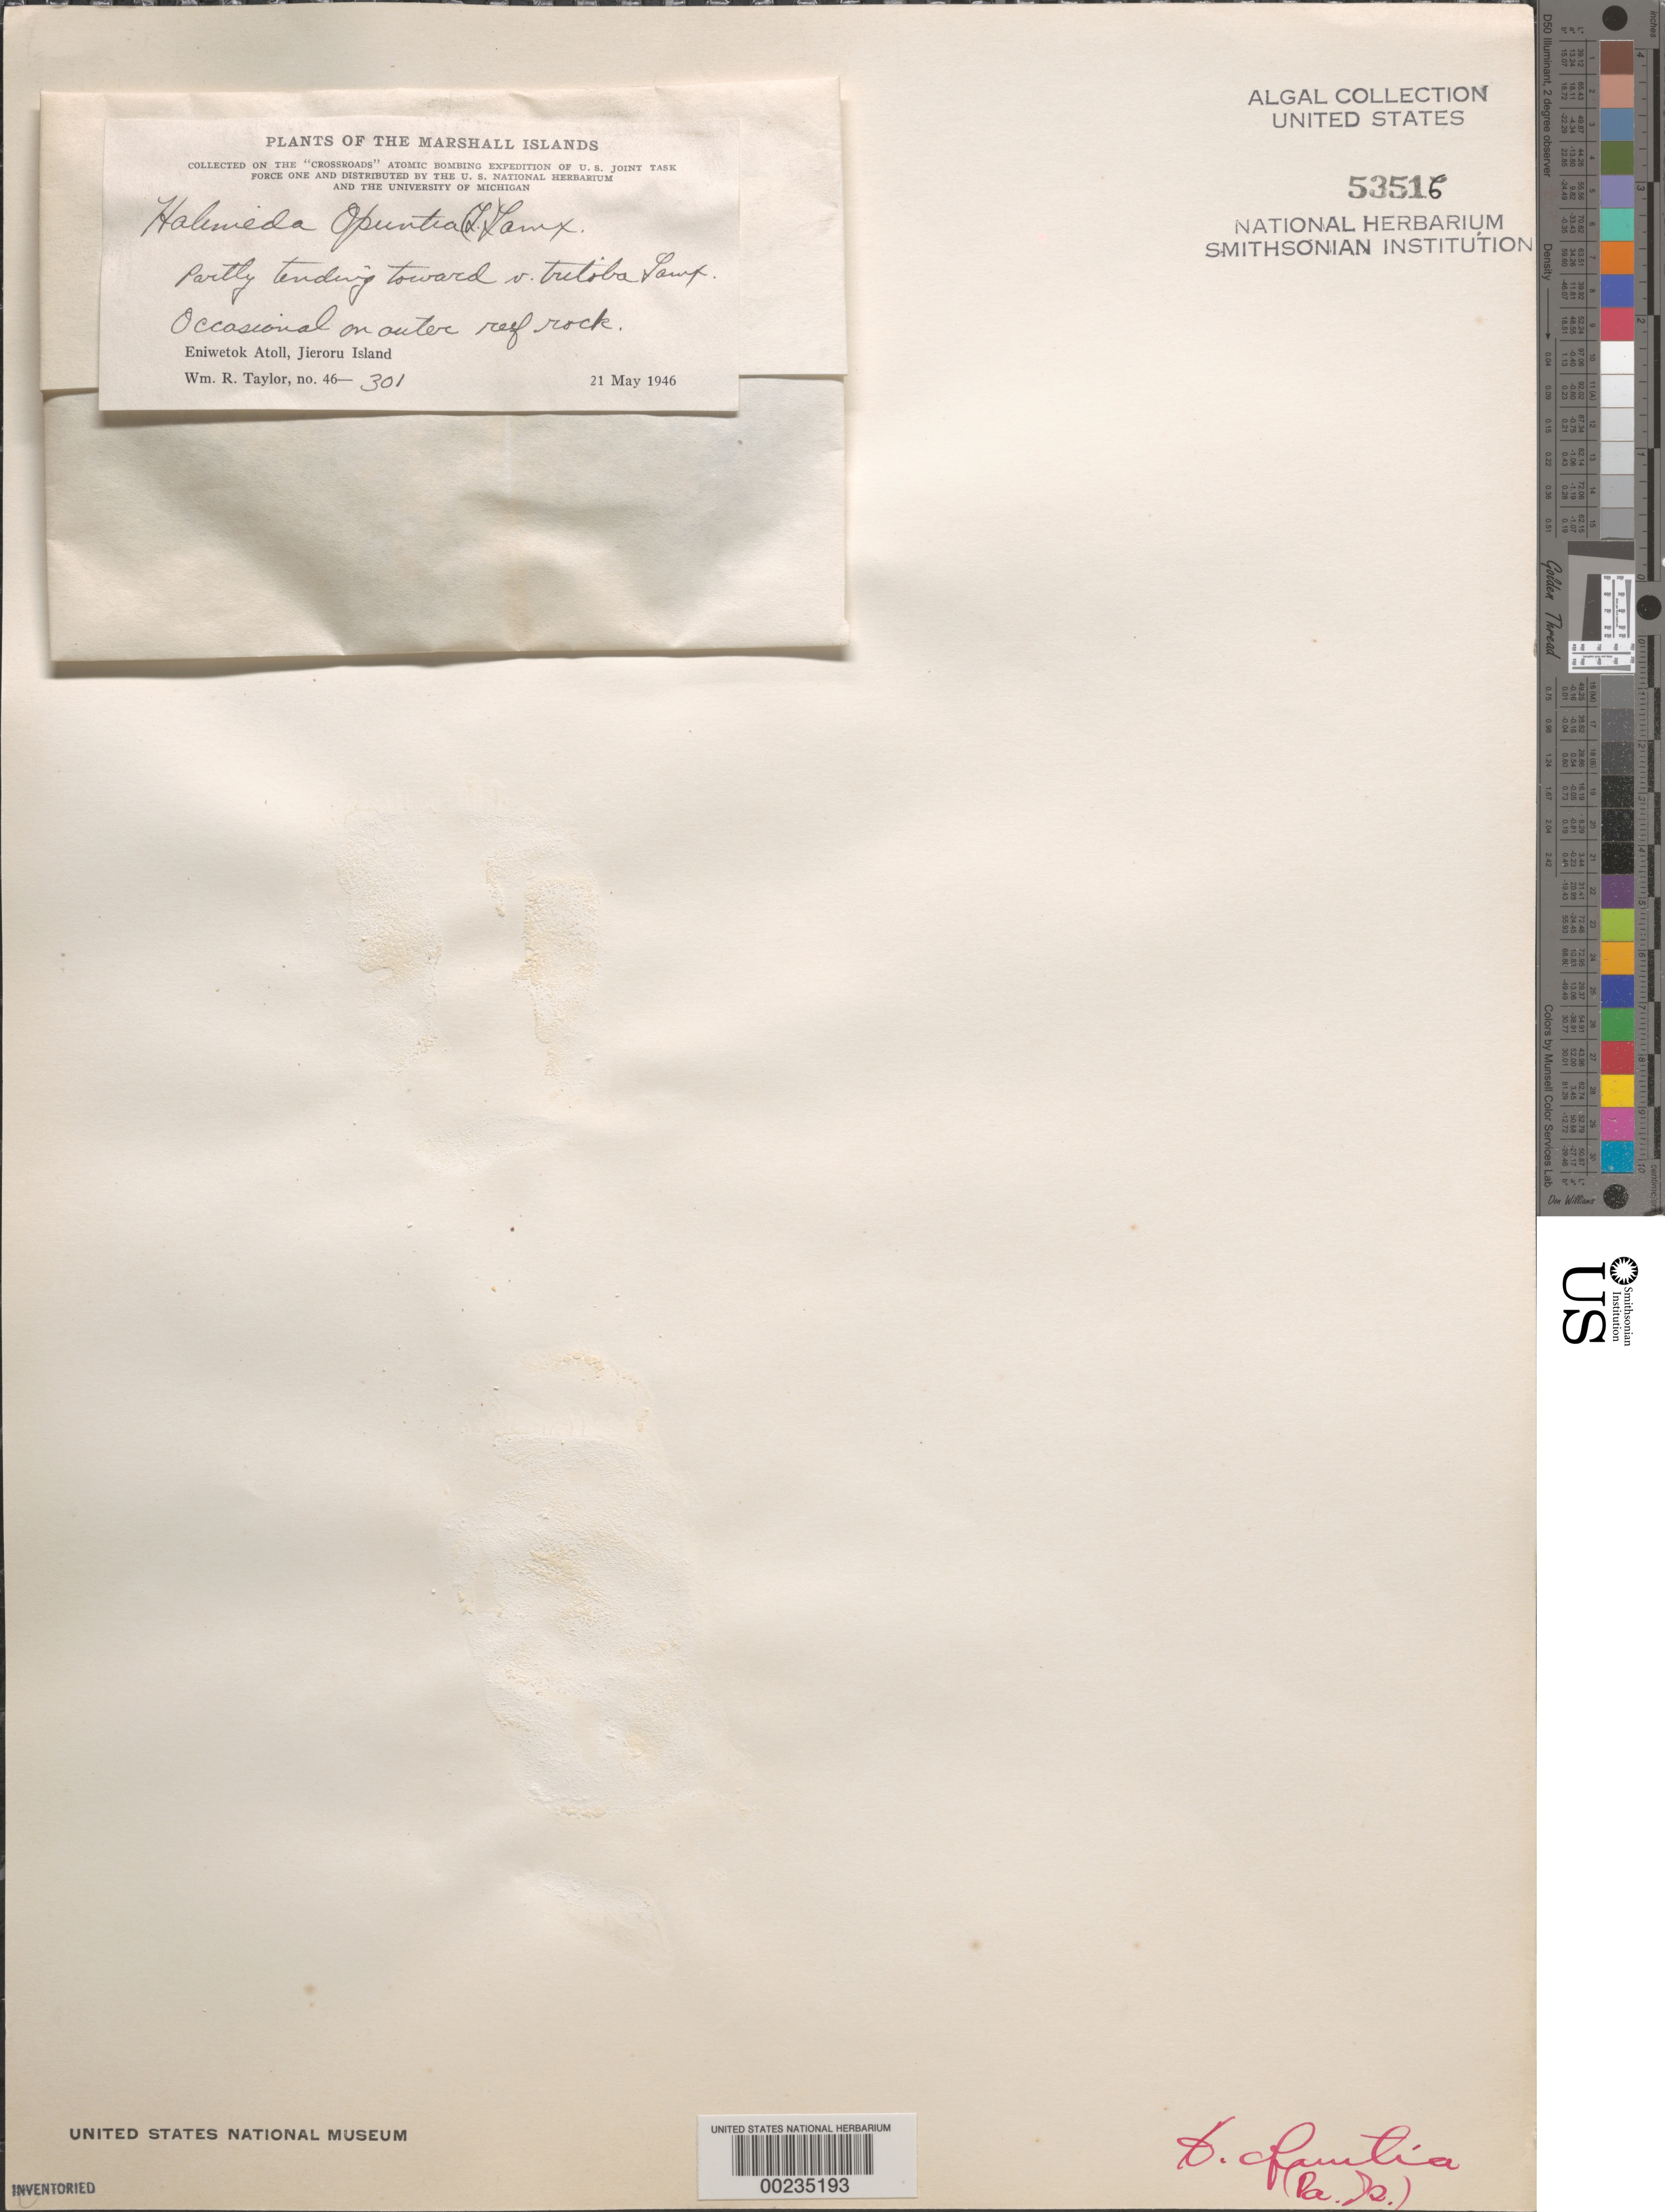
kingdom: Plantae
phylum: Chlorophyta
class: Ulvophyceae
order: Bryopsidales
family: Halimedaceae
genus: Halimeda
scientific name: Halimeda opuntia var. triloba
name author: (Decne.) E.S. Barton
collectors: W. R. Taylor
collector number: WRT 46-301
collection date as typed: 21 May 1946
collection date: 1946-05-21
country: Marshall Islands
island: Enewetak [Eniwetok] Atoll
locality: Jieroru Islet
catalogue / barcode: US 53516